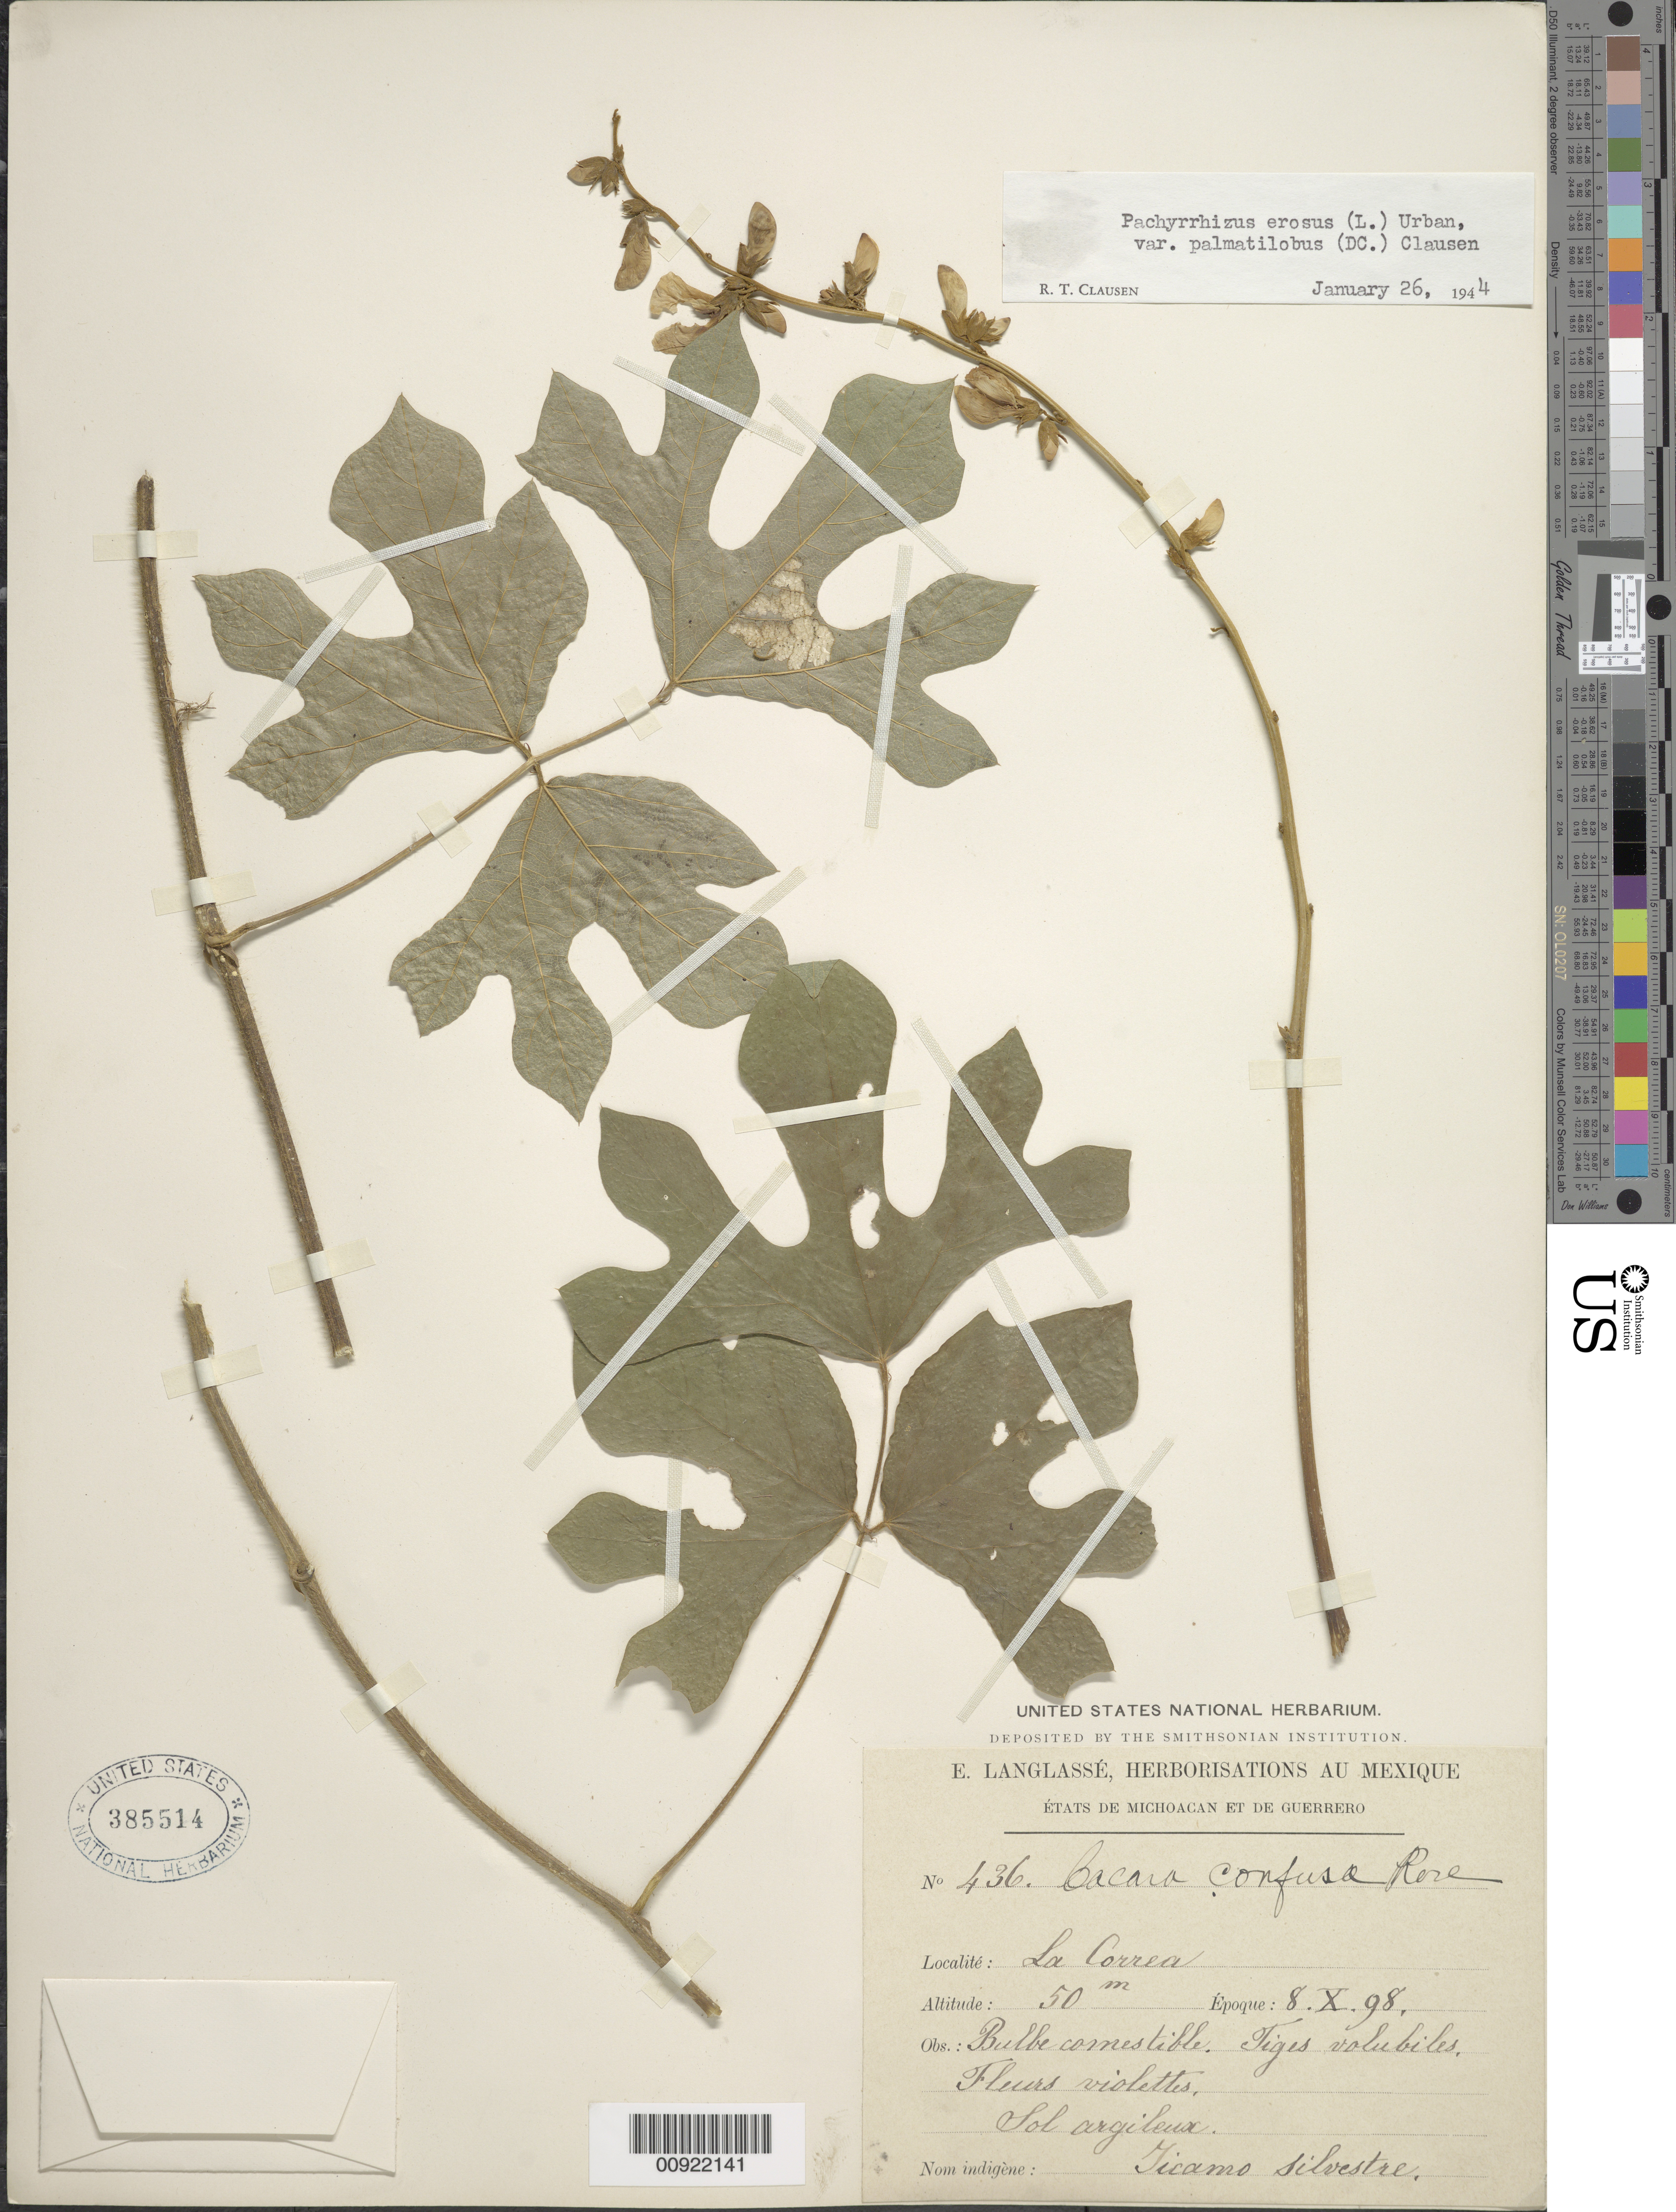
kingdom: Plantae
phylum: Tracheophyta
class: Magnoliopsida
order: Fabales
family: Fabaceae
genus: Pachyrhizus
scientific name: Pachyrhizus erosus var. palmatilobus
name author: (L.) Urb.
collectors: E. Langlassé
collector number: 436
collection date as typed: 08 Oct 1898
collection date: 1898-10-08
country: Mexico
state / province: Guerrero / Michoacán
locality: La Correa. États de Michoacán et de Guerrero.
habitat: Sol argileux.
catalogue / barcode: US 385514